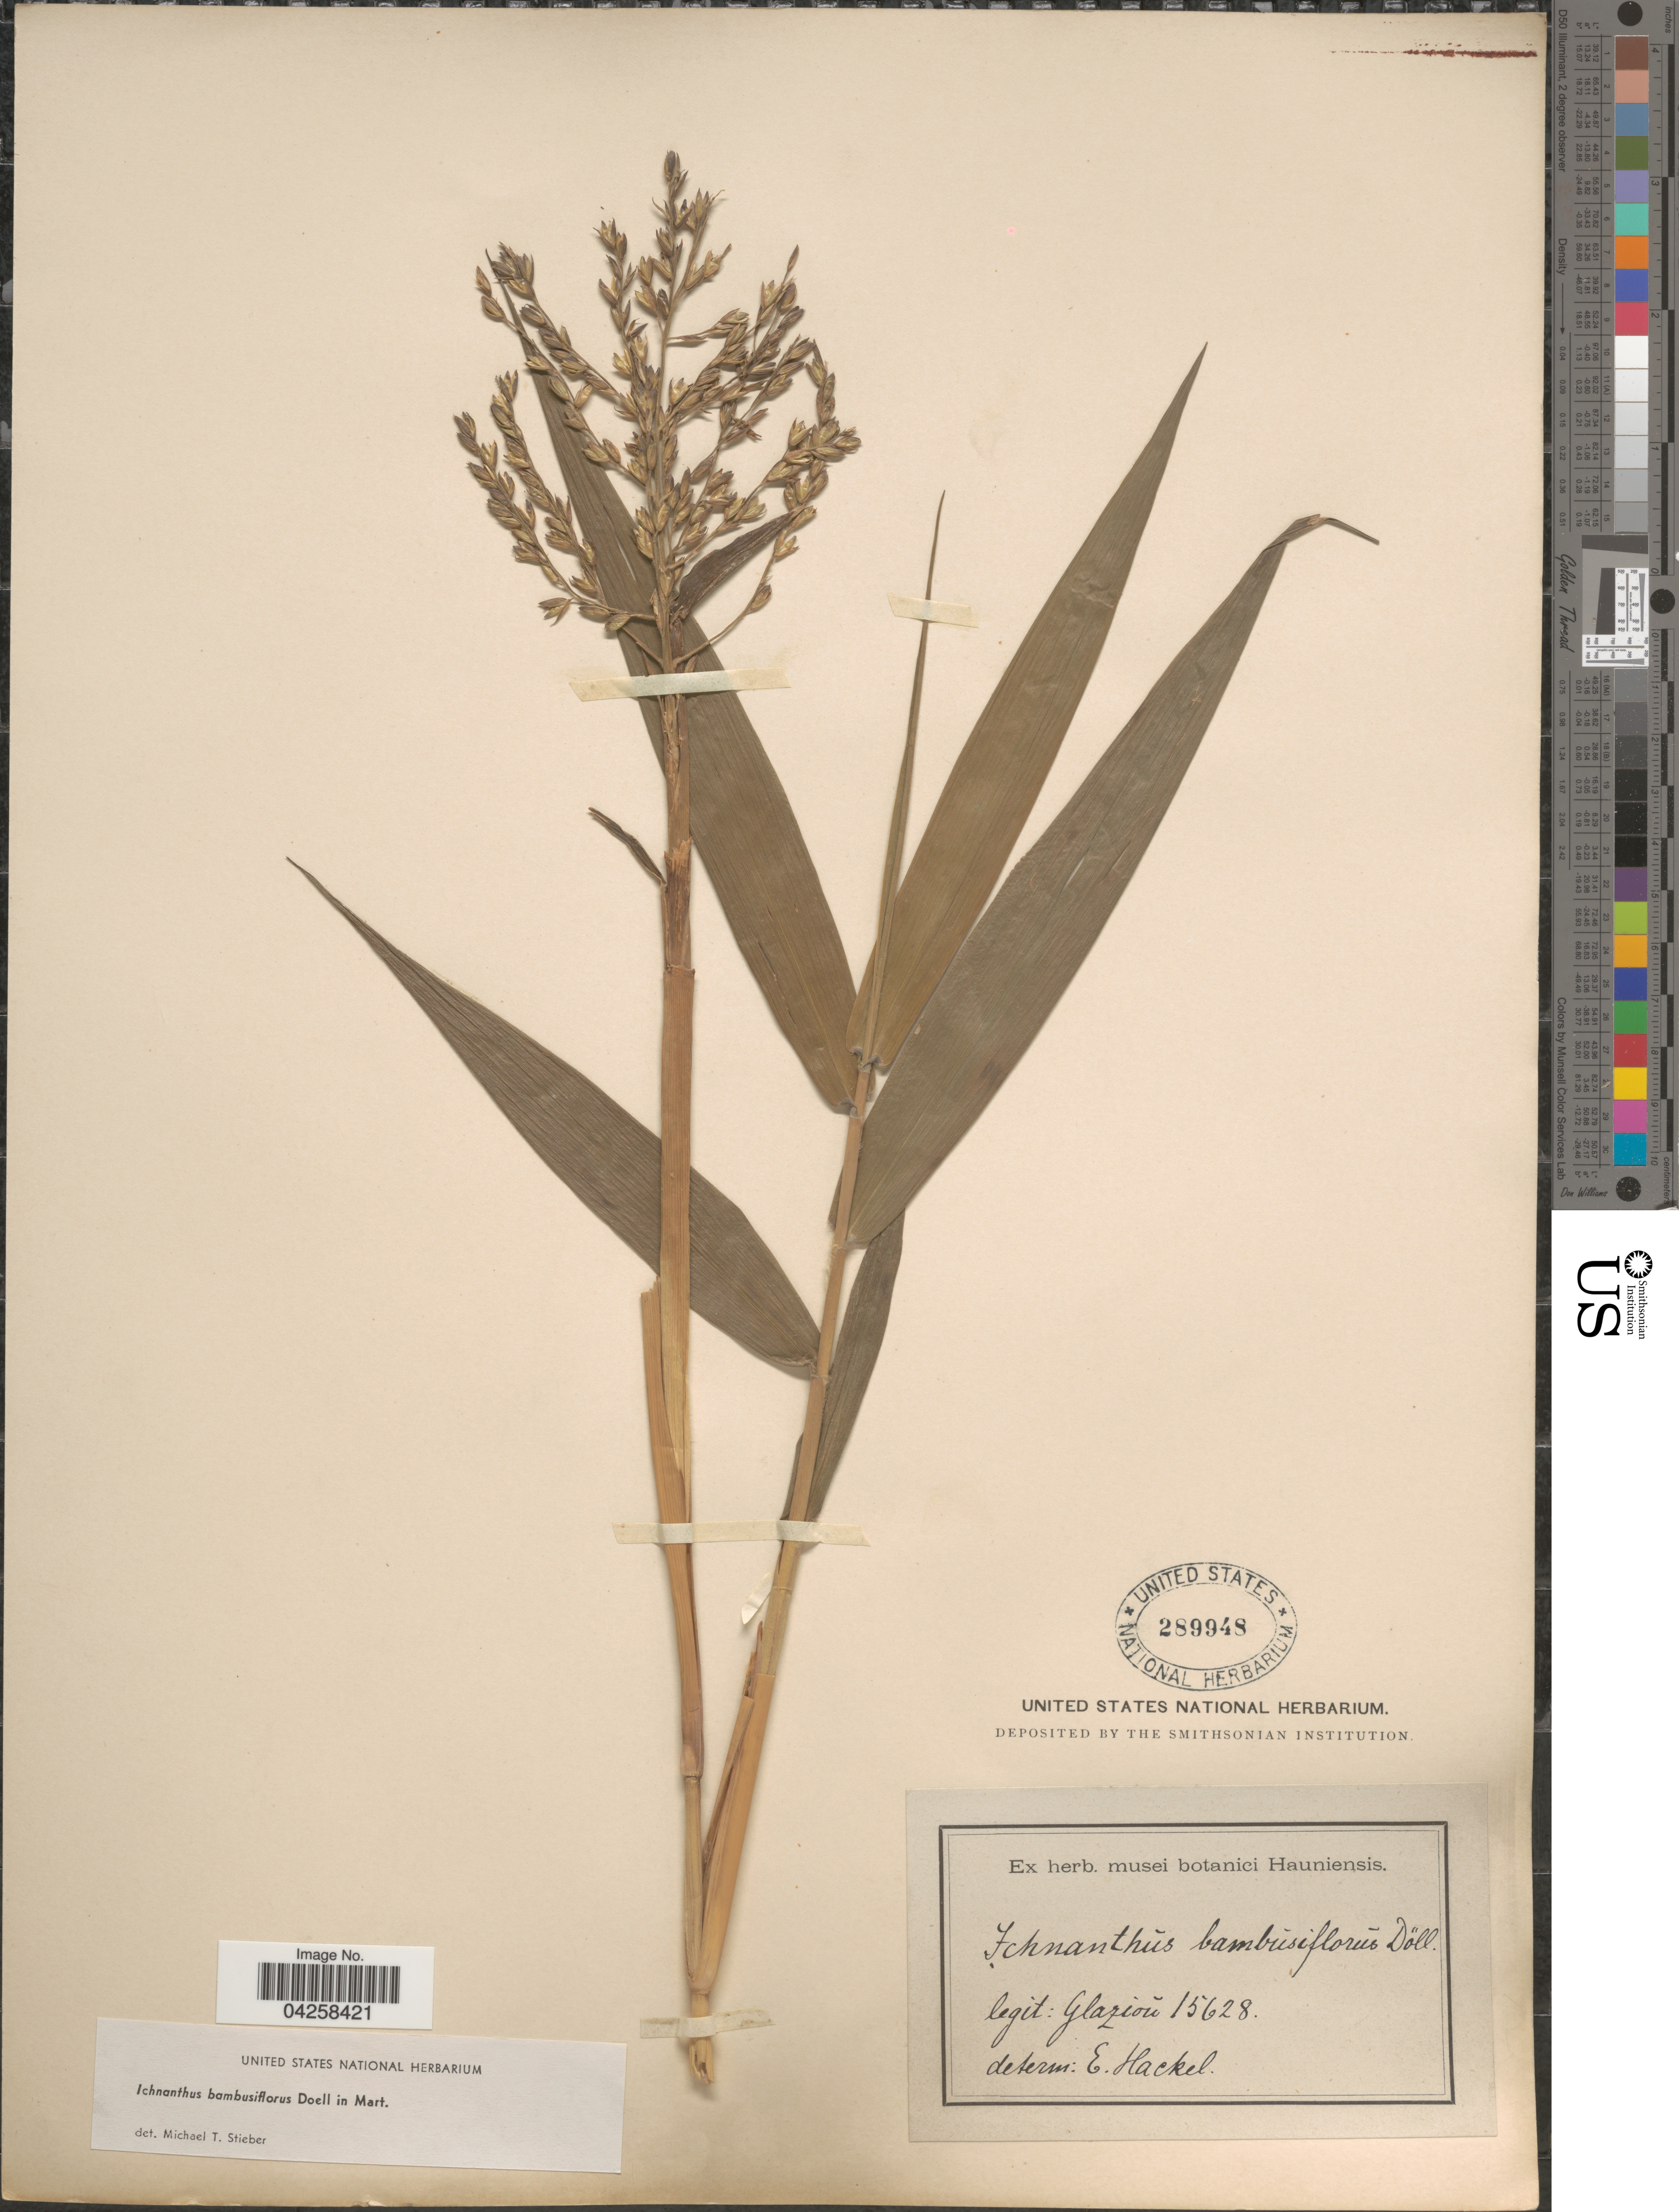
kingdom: Plantae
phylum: Tracheophyta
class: Liliopsida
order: Poales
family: Poaceae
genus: Ichnanthus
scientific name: Ichnanthus bambusiflorus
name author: (Trin.) Döll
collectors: Glaziou, --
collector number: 15628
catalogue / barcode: US 289948